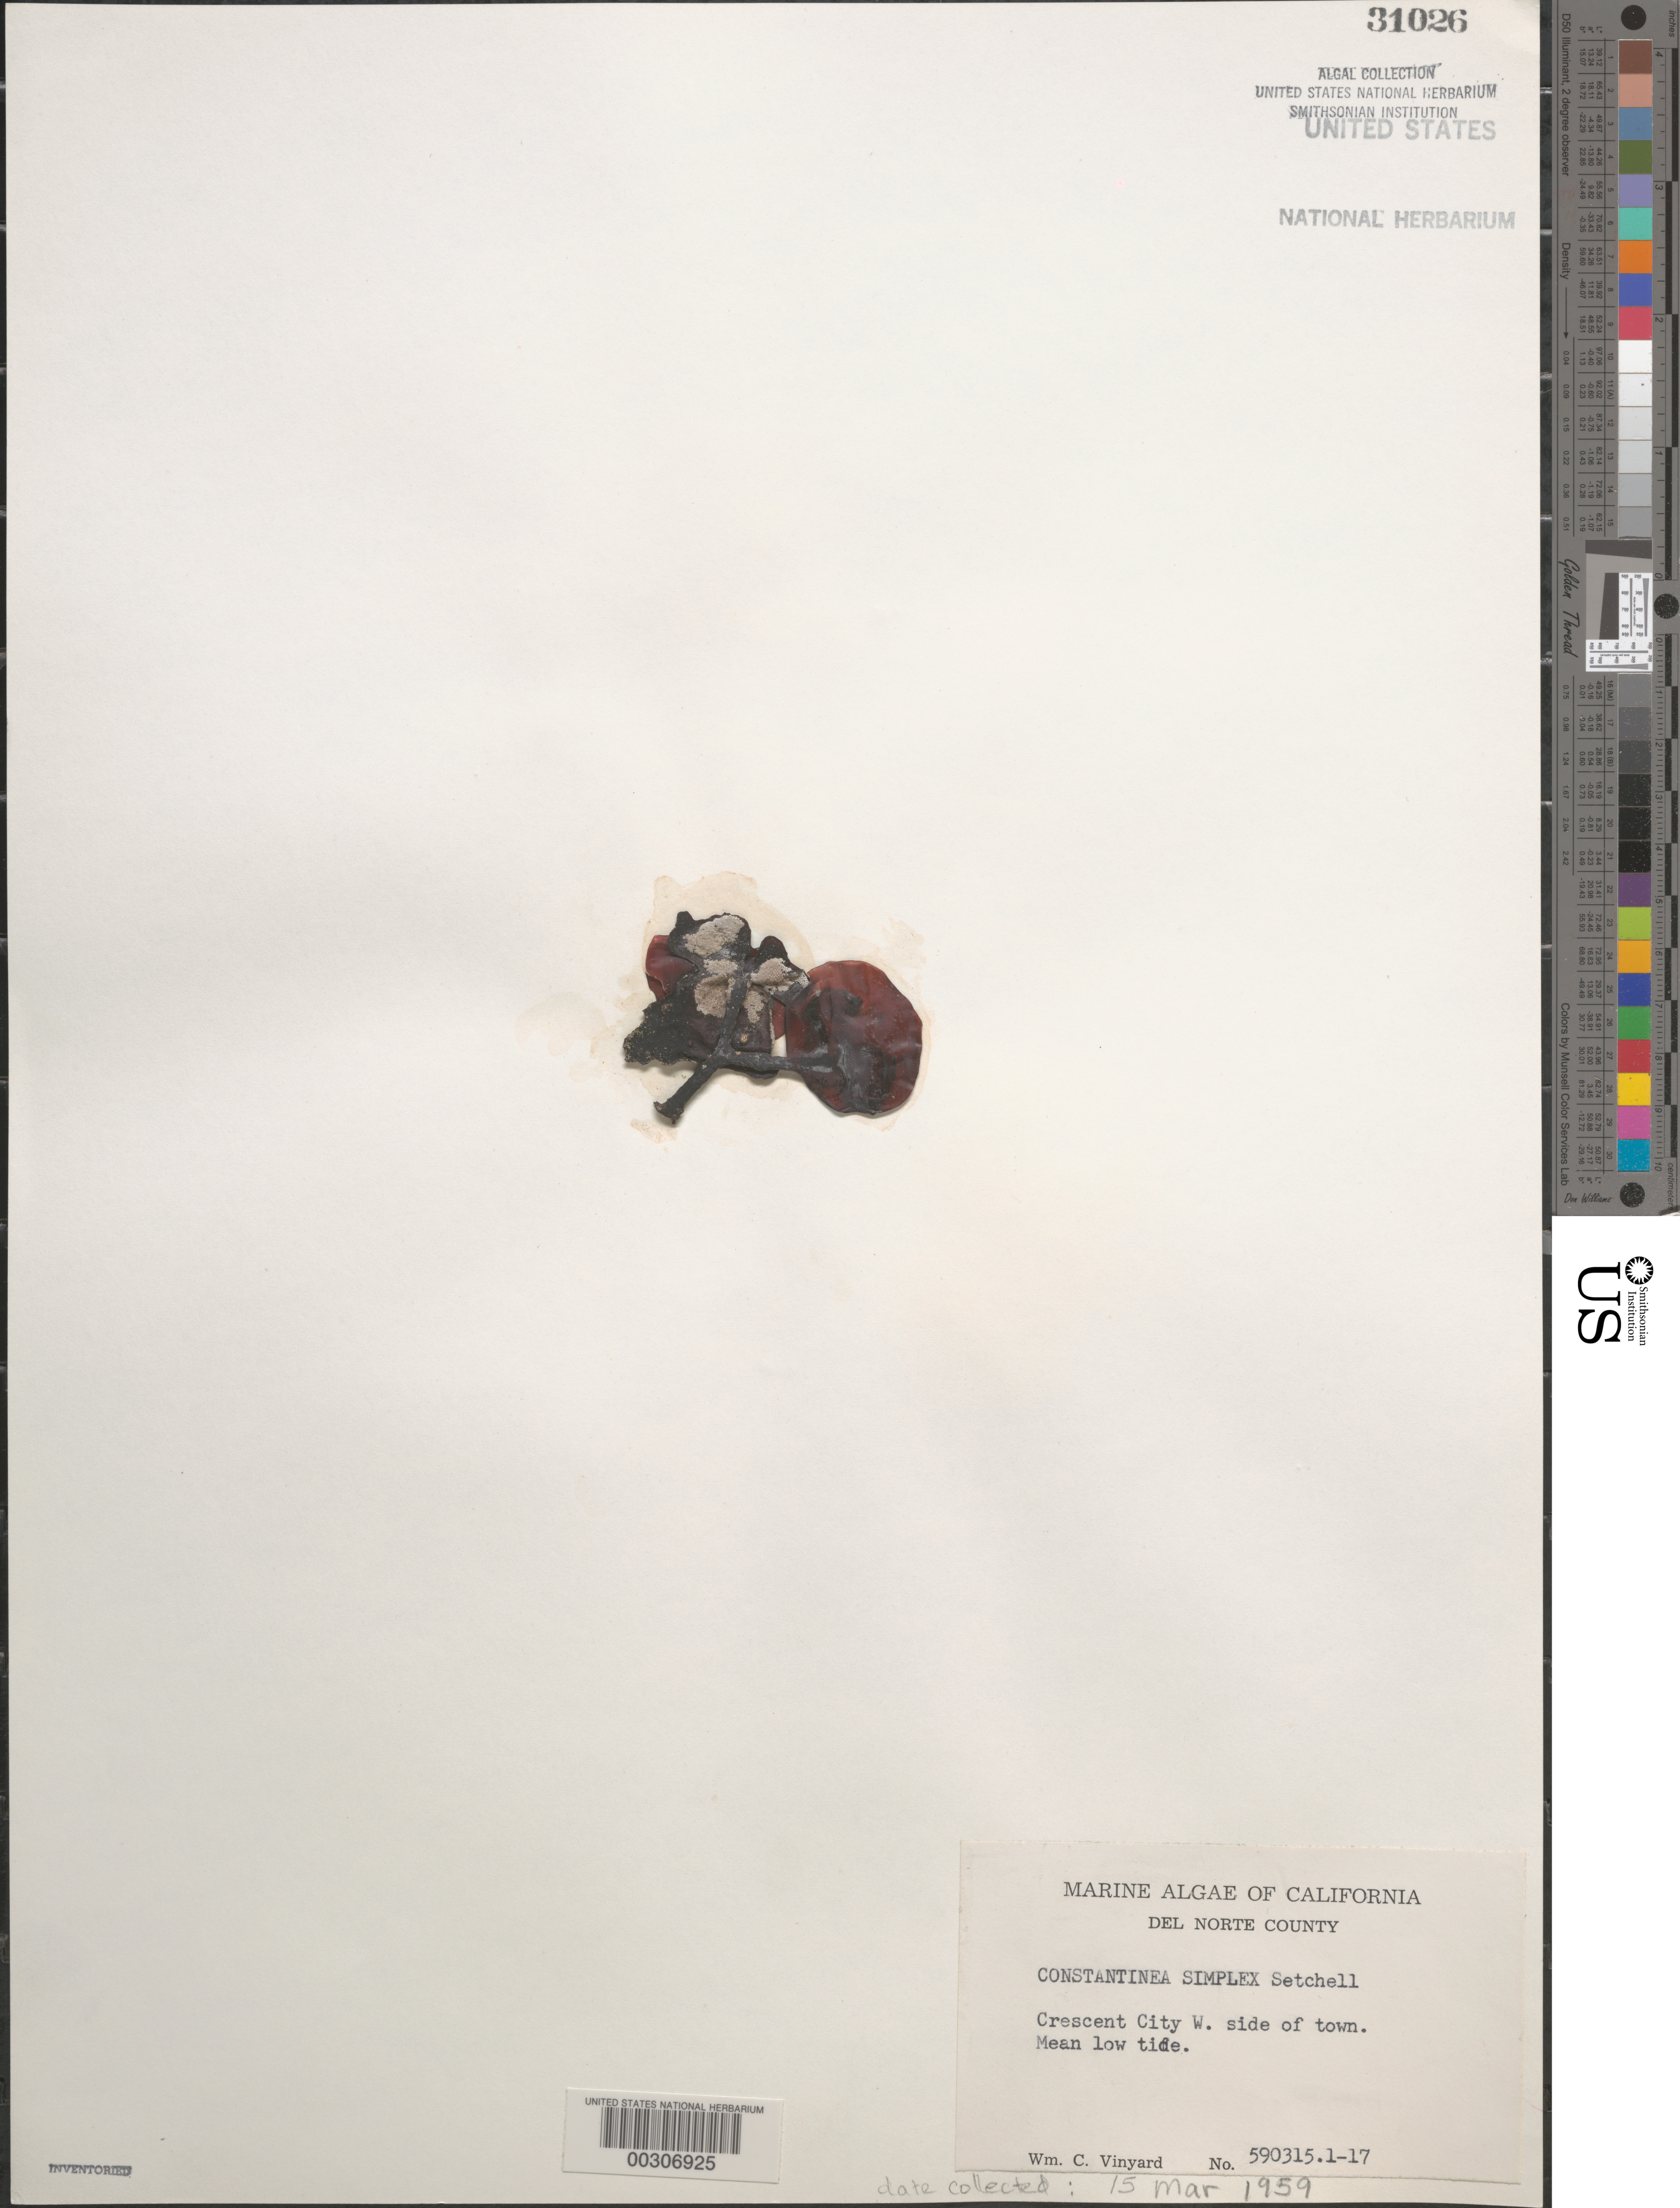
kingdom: Plantae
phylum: Rhodophyta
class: Florideophyceae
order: Gigartinales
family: Dumontiaceae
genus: Constantinea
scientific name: Constantinea simplex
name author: Setch.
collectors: W. Vineyard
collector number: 590315.1-17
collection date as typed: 15 Mar 1959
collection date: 1959-03-15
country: United States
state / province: California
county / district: Del Norte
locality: Crescent City, west side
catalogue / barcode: US 31026